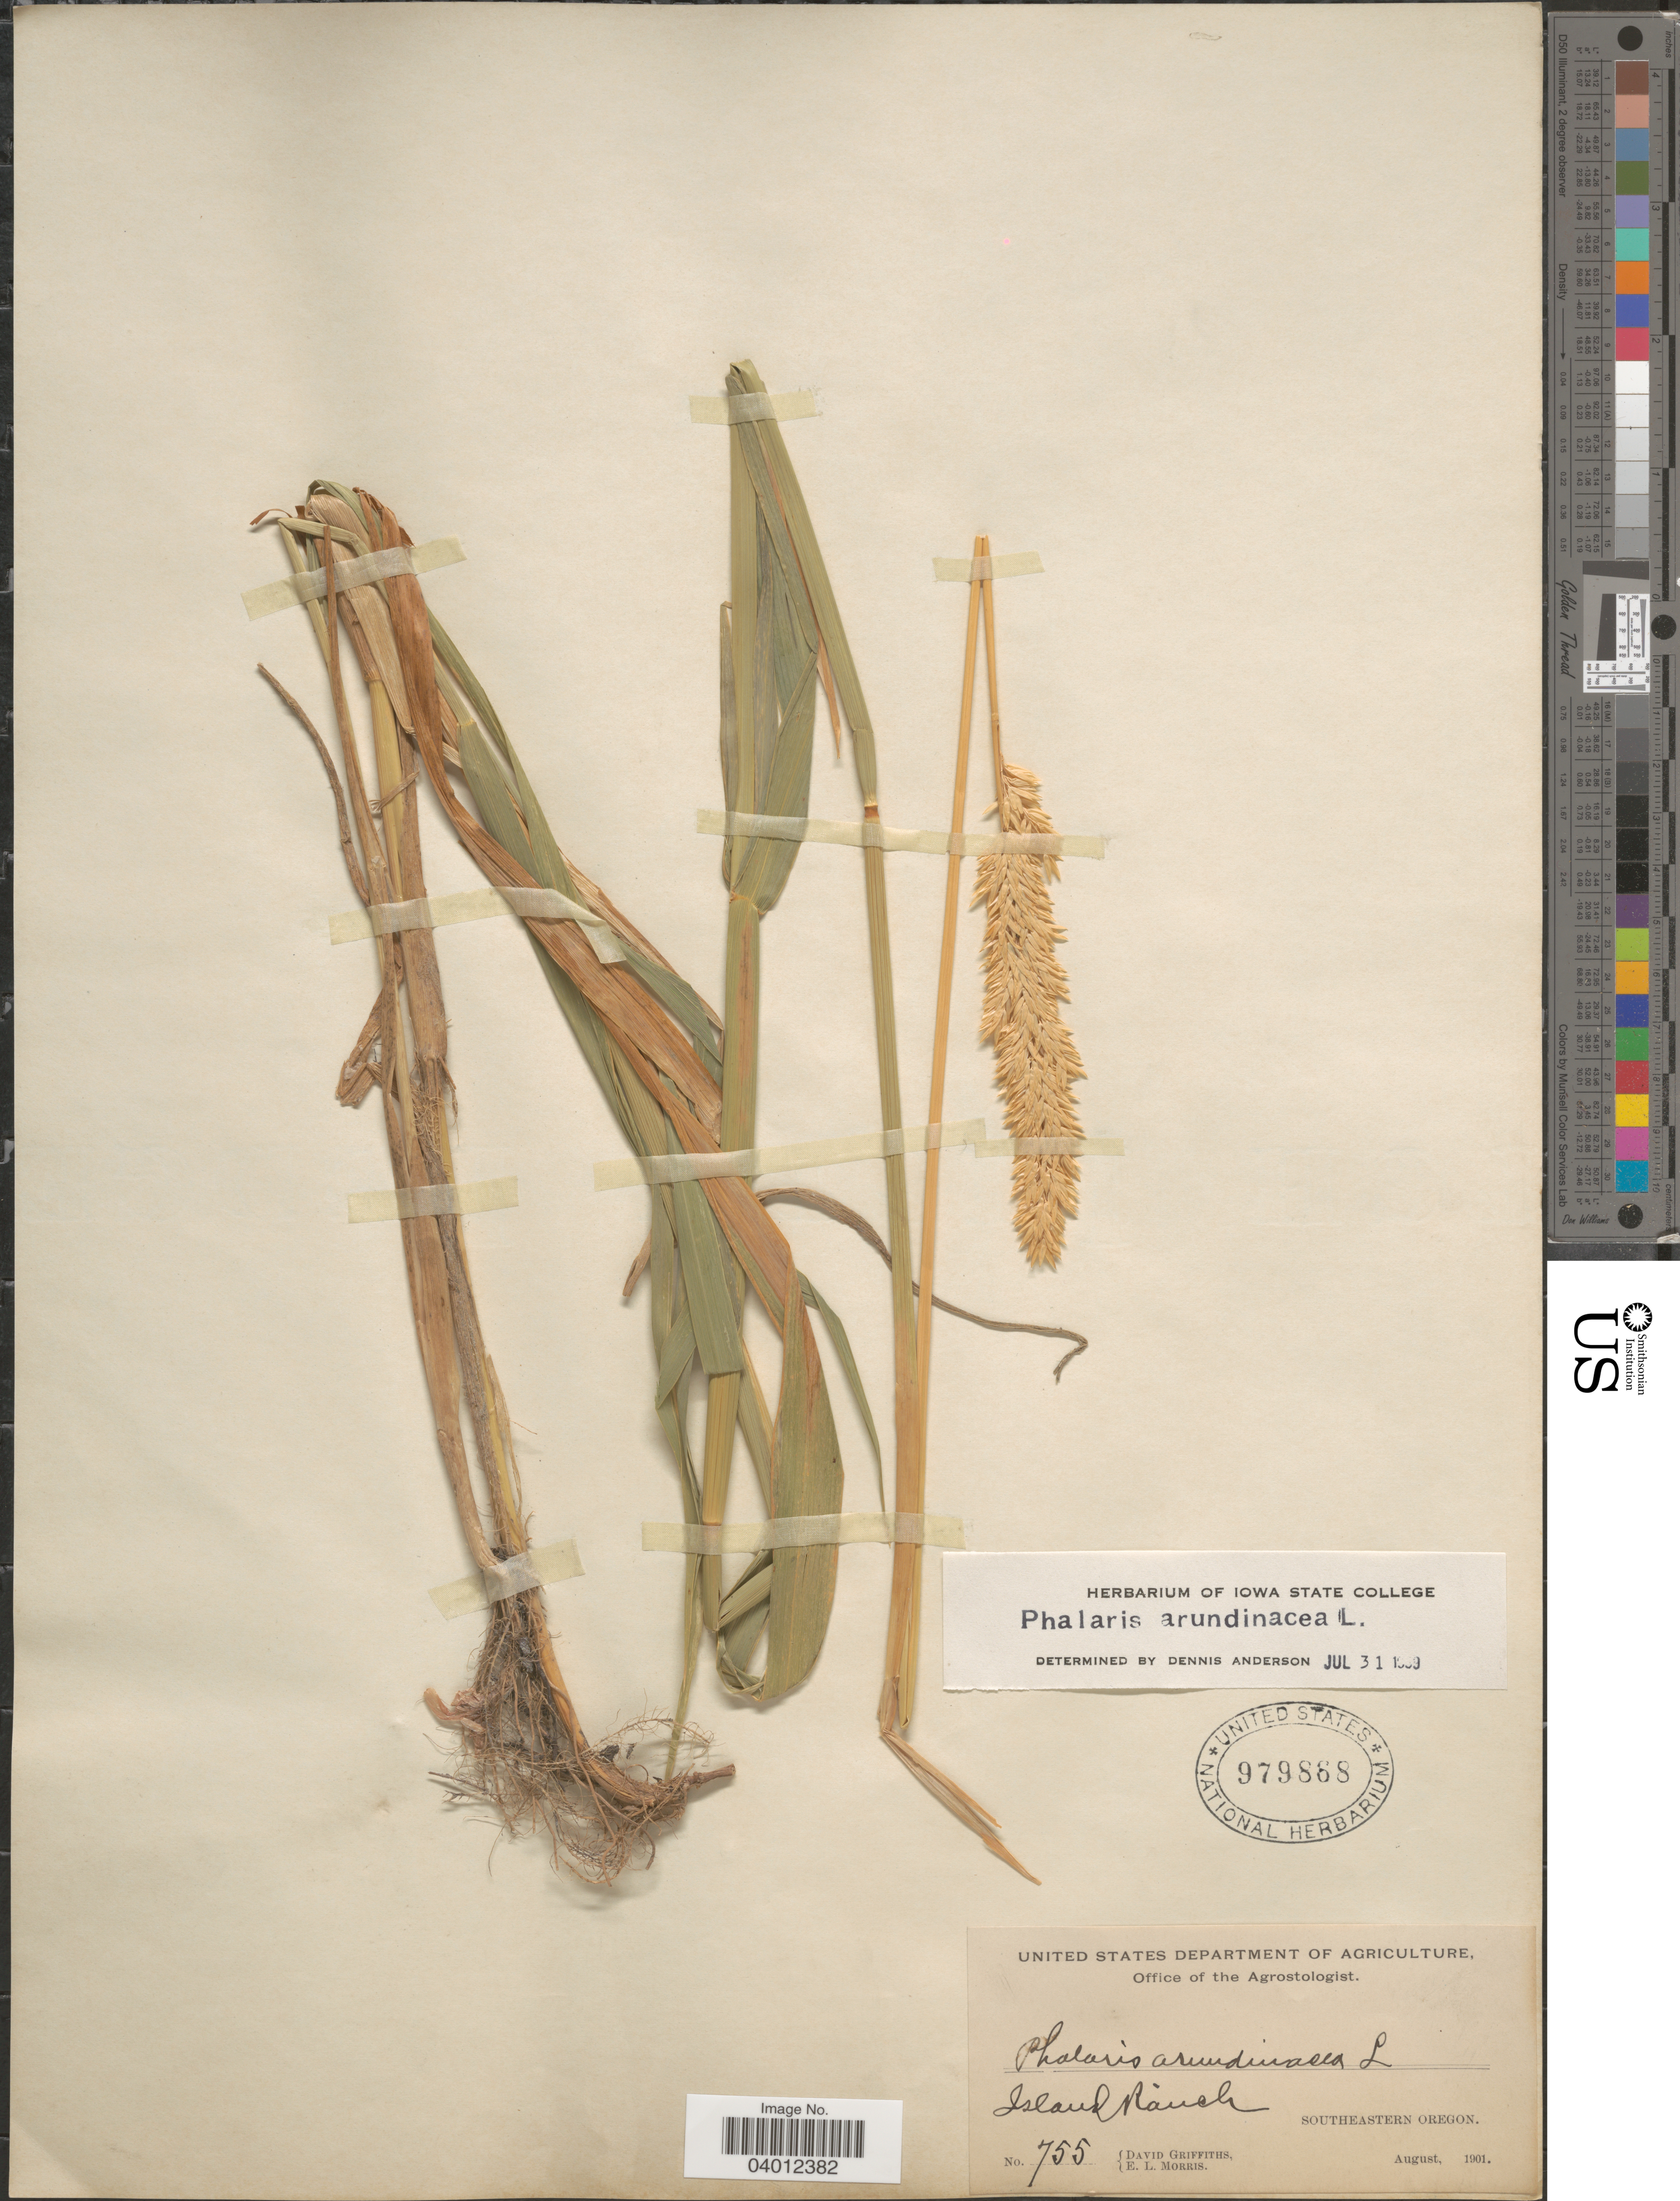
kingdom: Plantae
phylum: Tracheophyta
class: Liliopsida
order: Poales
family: Poaceae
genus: Phalaris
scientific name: Phalaris arundinacea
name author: L.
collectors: D. Griffiths & E. Morris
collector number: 755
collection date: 1901-08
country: United States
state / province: Oregon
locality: Island Ranch. Southeastern Oregon.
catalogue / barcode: US 979868